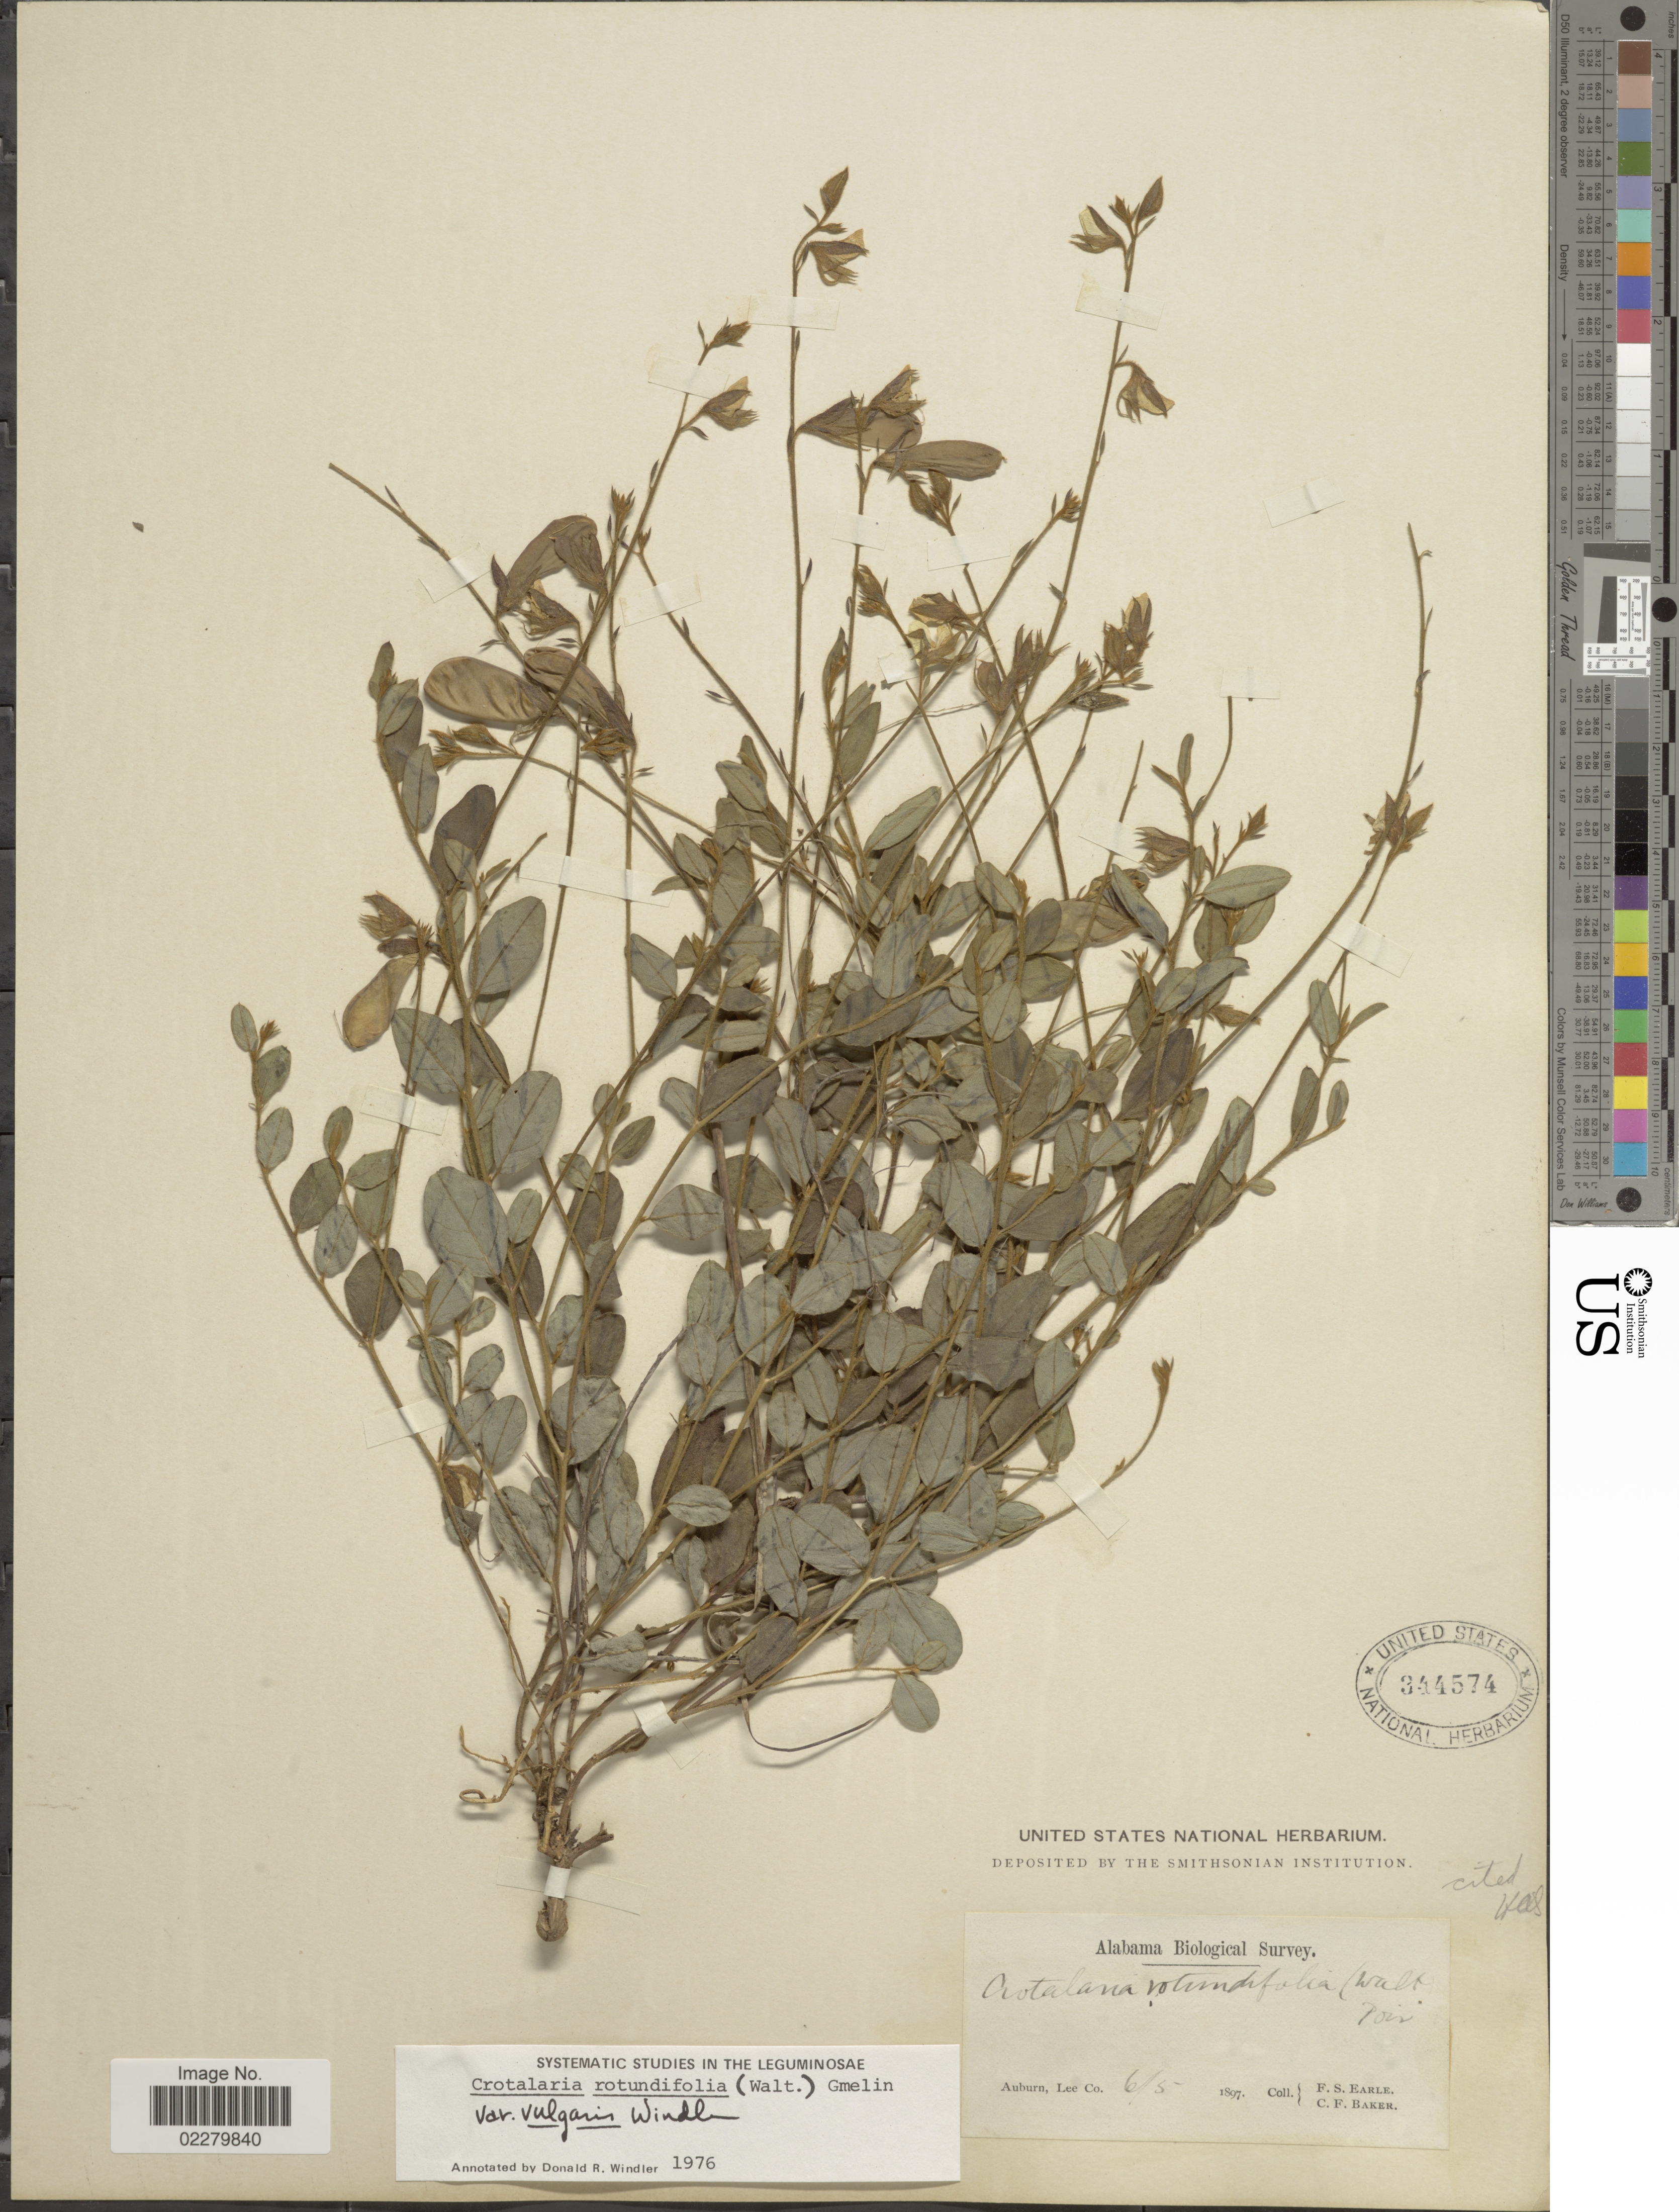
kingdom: Plantae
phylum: Tracheophyta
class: Magnoliopsida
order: Fabales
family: Fabaceae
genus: Crotalaria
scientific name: Crotalaria rotundifolia var. vulgaris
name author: Windler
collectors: F. S. Earle & C. F. Baker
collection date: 1897-06-05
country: United States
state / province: Alabama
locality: Auburn, Lee Co.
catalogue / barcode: US 344574